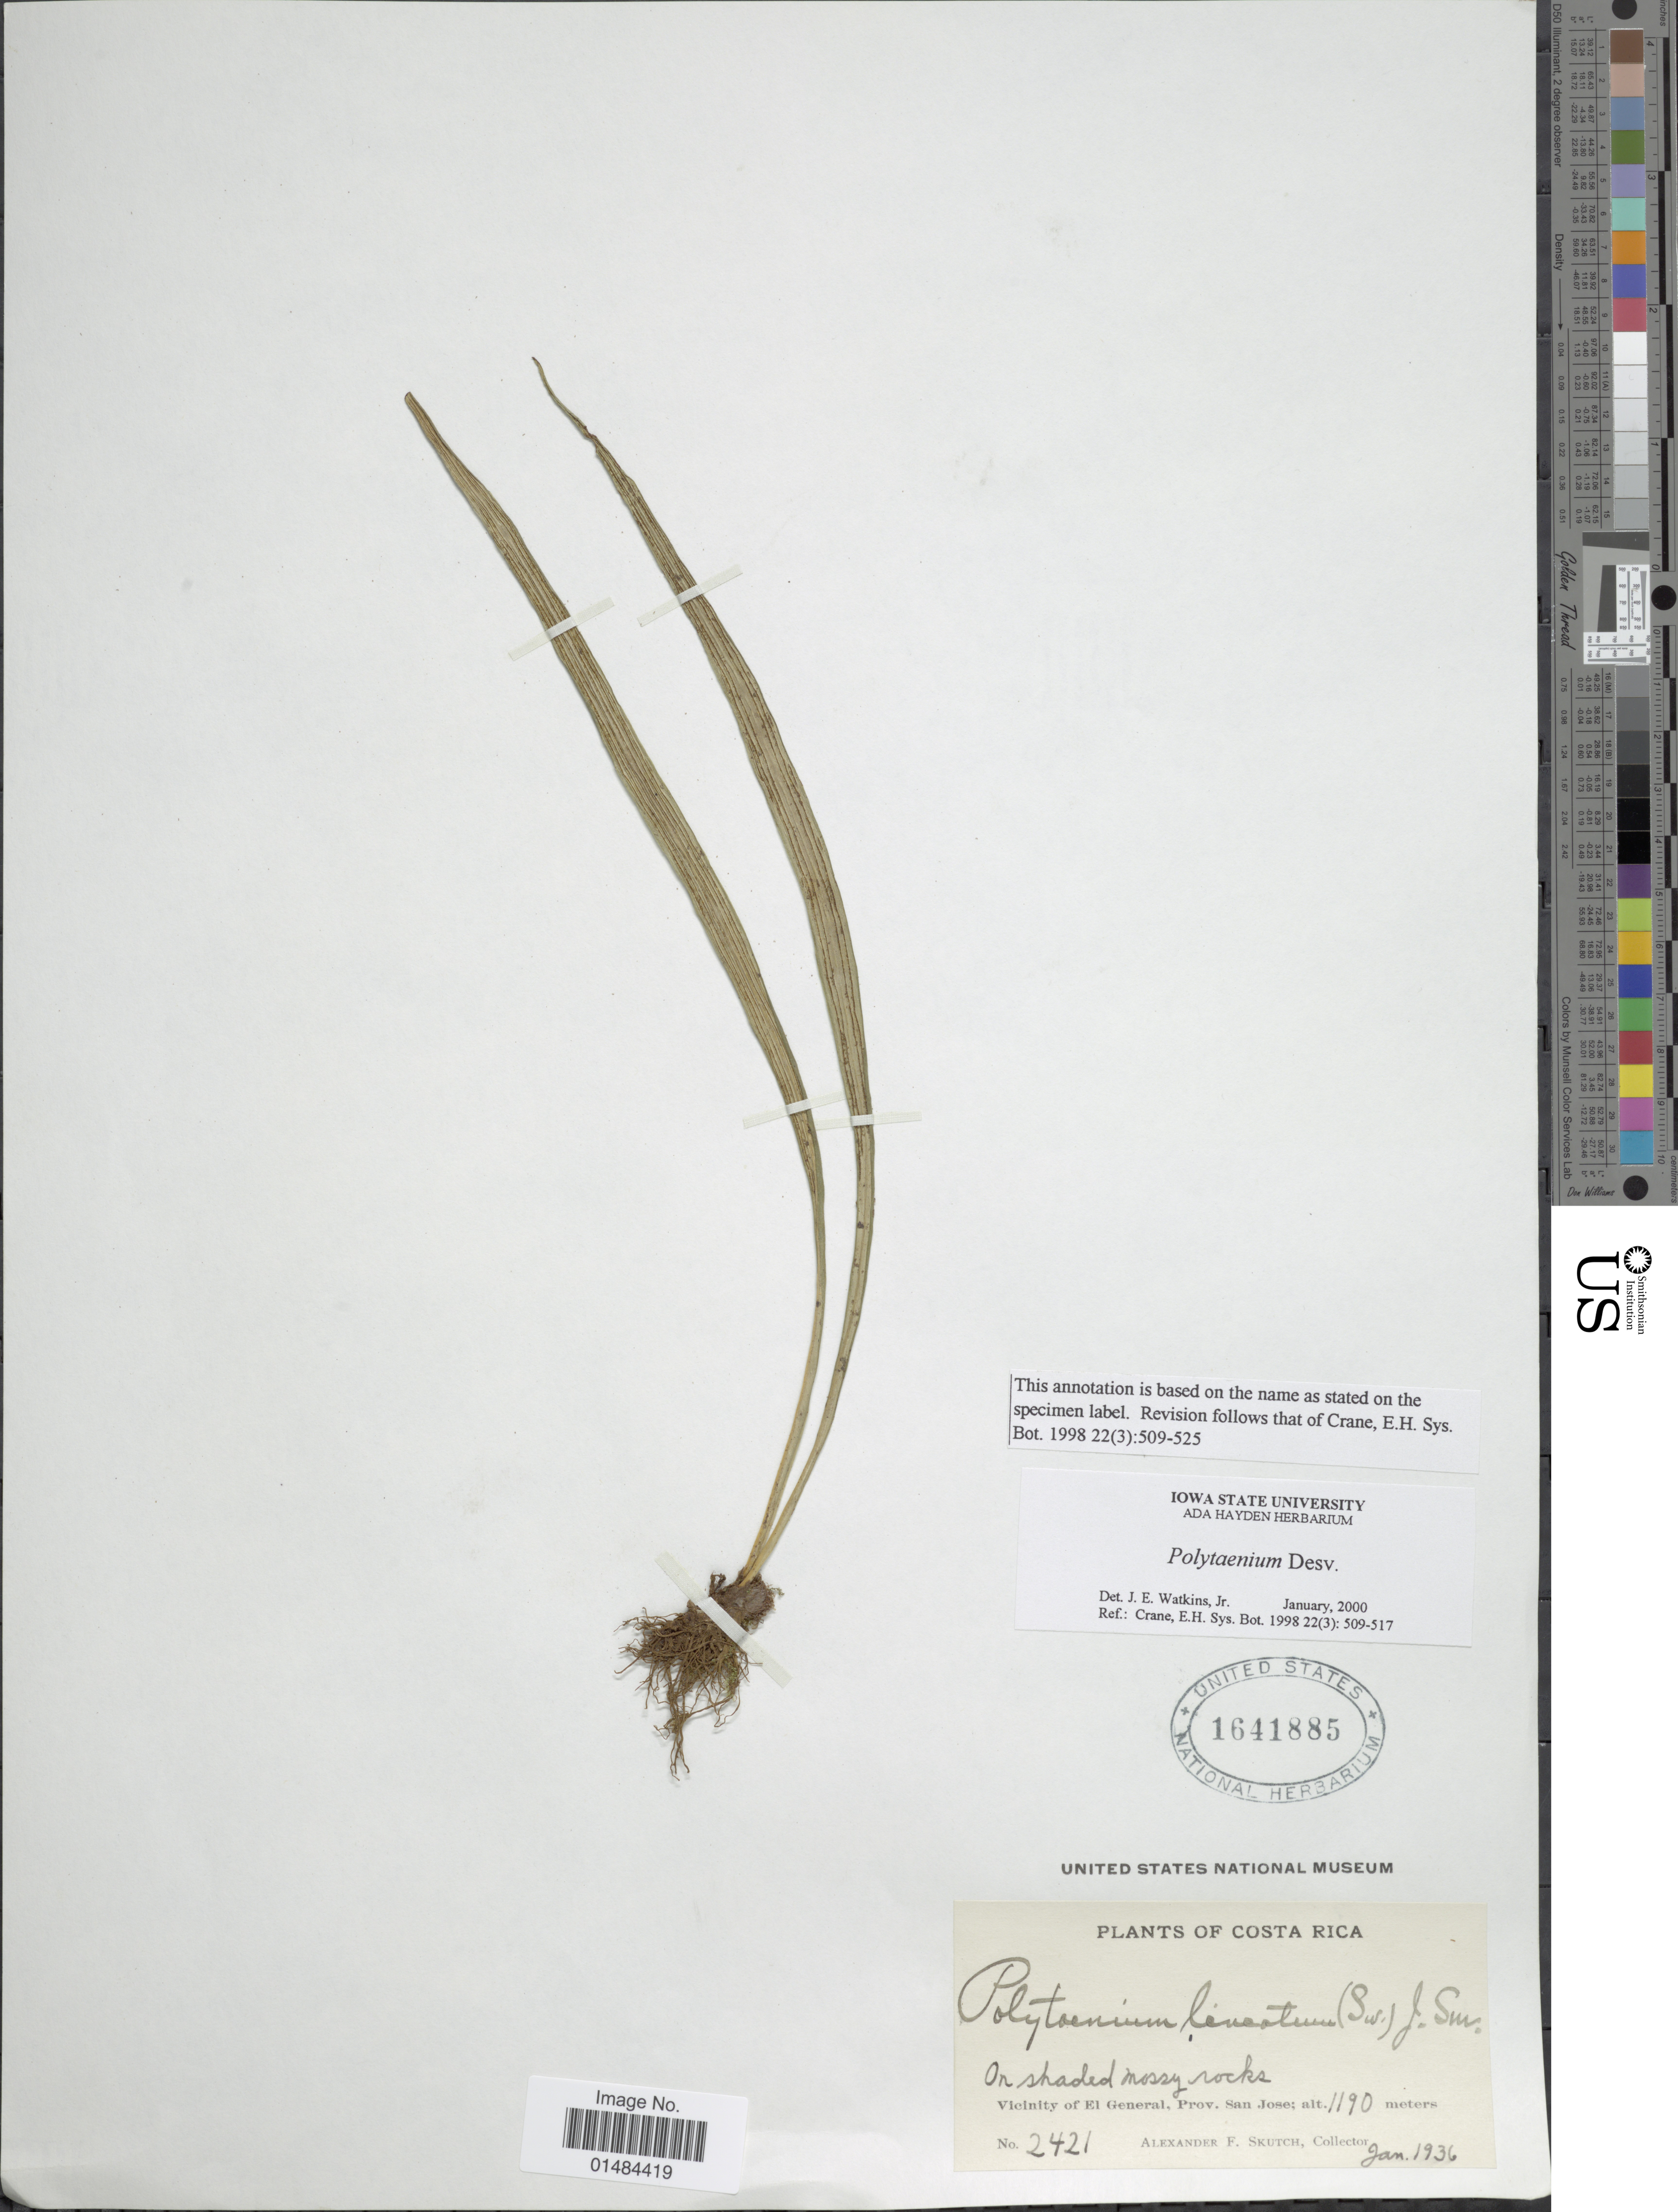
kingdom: Plantae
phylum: Tracheophyta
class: Polypodiopsida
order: Polypodiales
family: Pteridaceae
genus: Polytaenium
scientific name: Polytaenium lineatum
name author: (Sw.) J. Sm.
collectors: A. F. Skutch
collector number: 2421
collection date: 1936-01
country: Costa Rica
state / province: San José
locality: Costa Rica, Vicinity of El General, Prov.San Jose.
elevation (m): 1190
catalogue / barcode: US 1641885